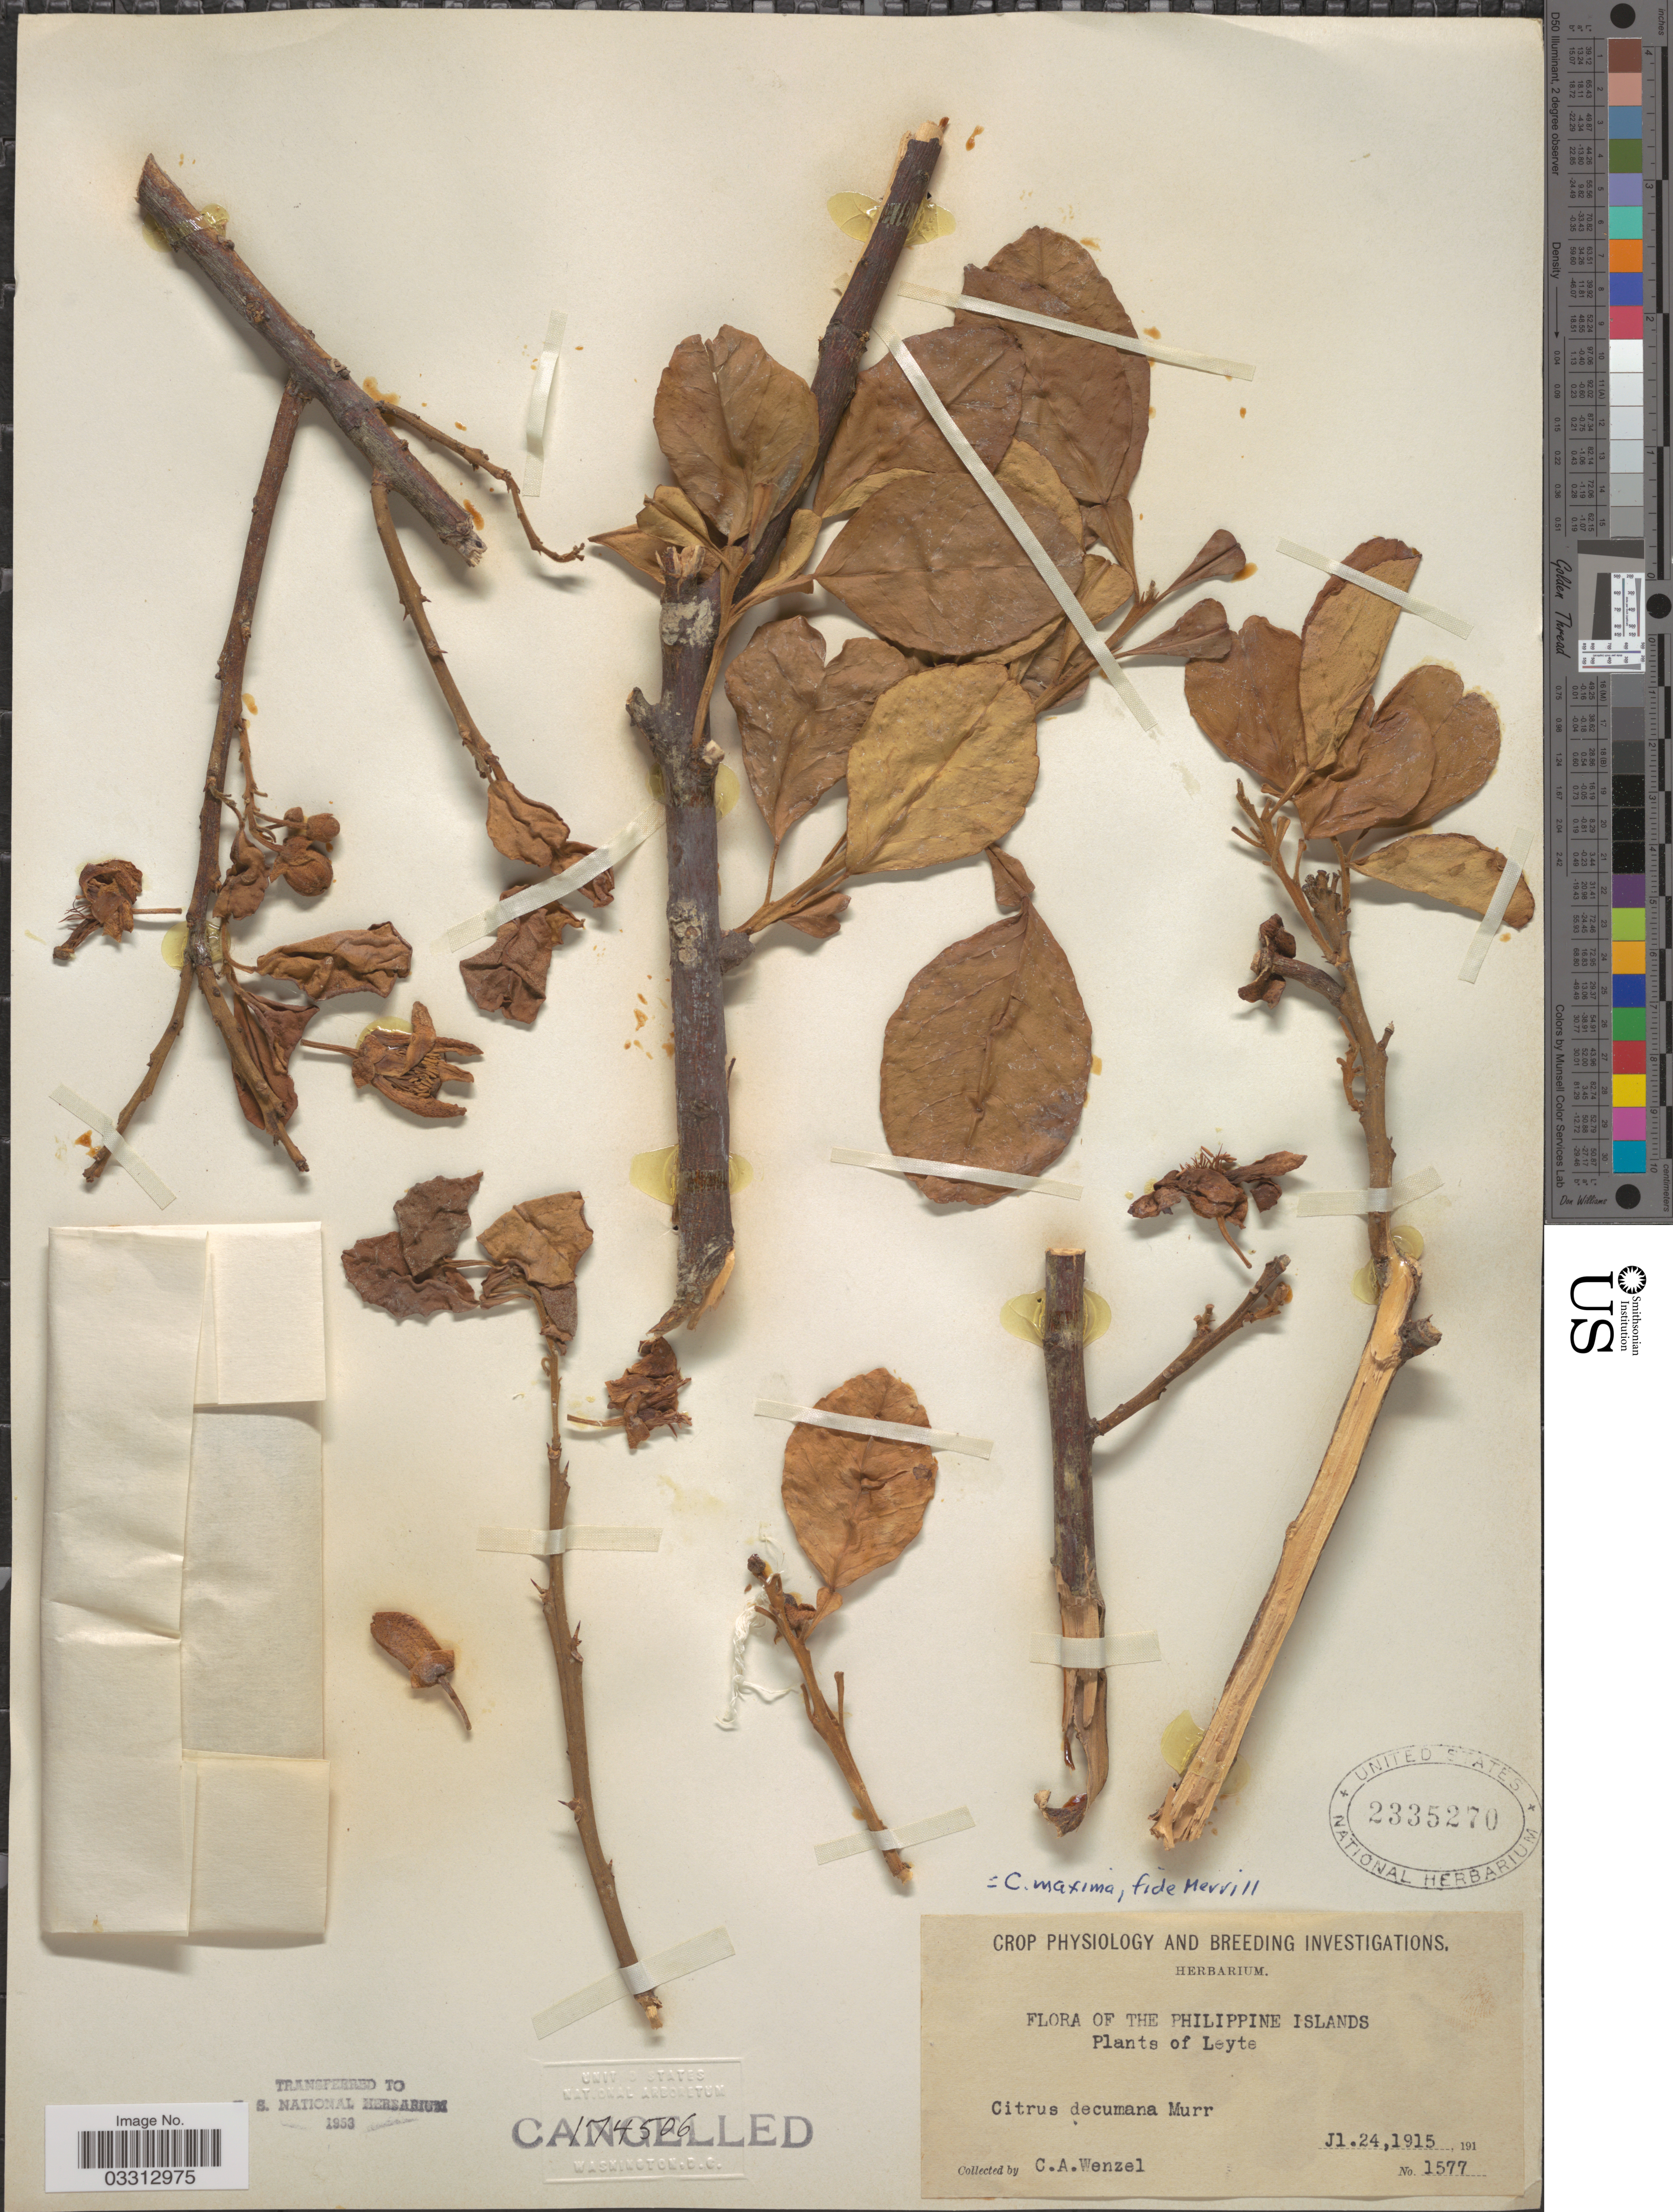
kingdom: Plantae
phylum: Tracheophyta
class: Magnoliopsida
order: Sapindales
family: Rutaceae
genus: Citrus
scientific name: Citrus maxima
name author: (Burm.) Merr.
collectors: C. Wenzel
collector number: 1577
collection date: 1915-07-24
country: Philippines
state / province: Eastern Visayas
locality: Leyte.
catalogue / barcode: US 2335270